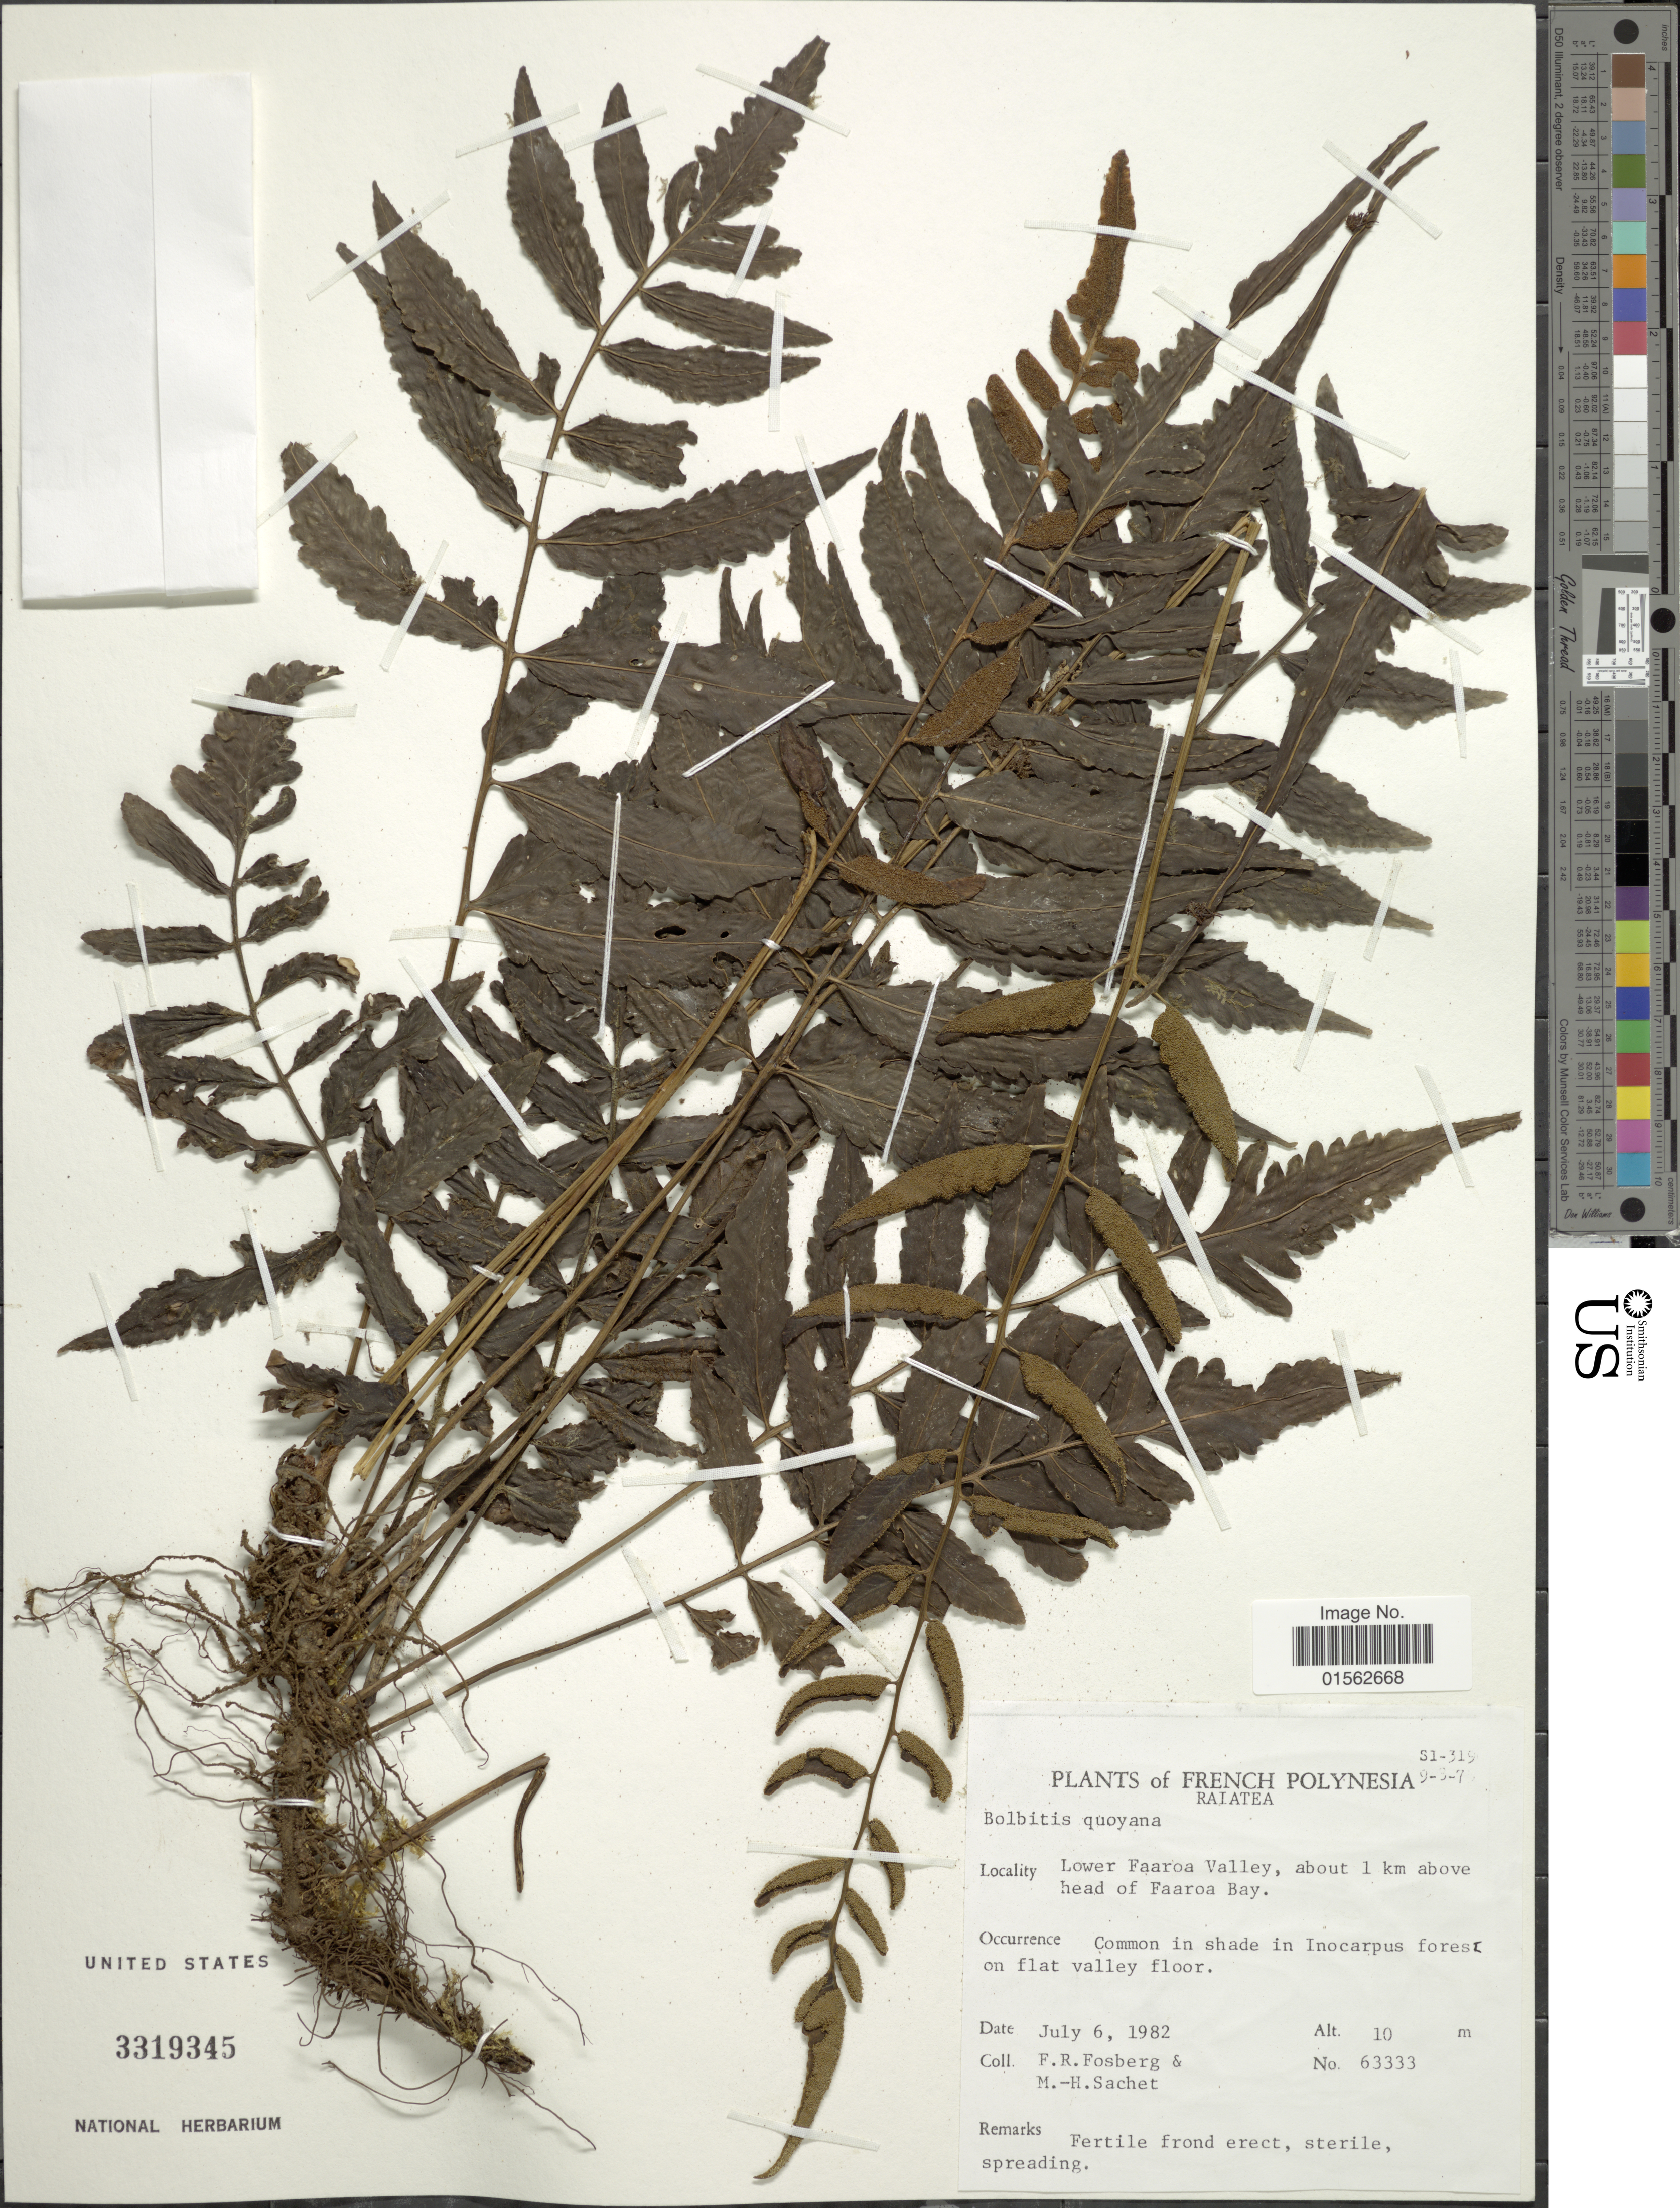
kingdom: Plantae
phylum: Tracheophyta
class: Polypodiopsida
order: Polypodiales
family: Dryopteridaceae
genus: Bolbitis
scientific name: Bolbitis quoyana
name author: (Gaudich.) Ching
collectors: F. R. Fosberg & M.-H. Sachet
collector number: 63333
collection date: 1982-07-06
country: French Polynesia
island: Raiatea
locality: Raiatea, lower Faaroa Valley, about 1 km above head of Faaroa Bay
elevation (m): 10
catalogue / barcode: US 3319345